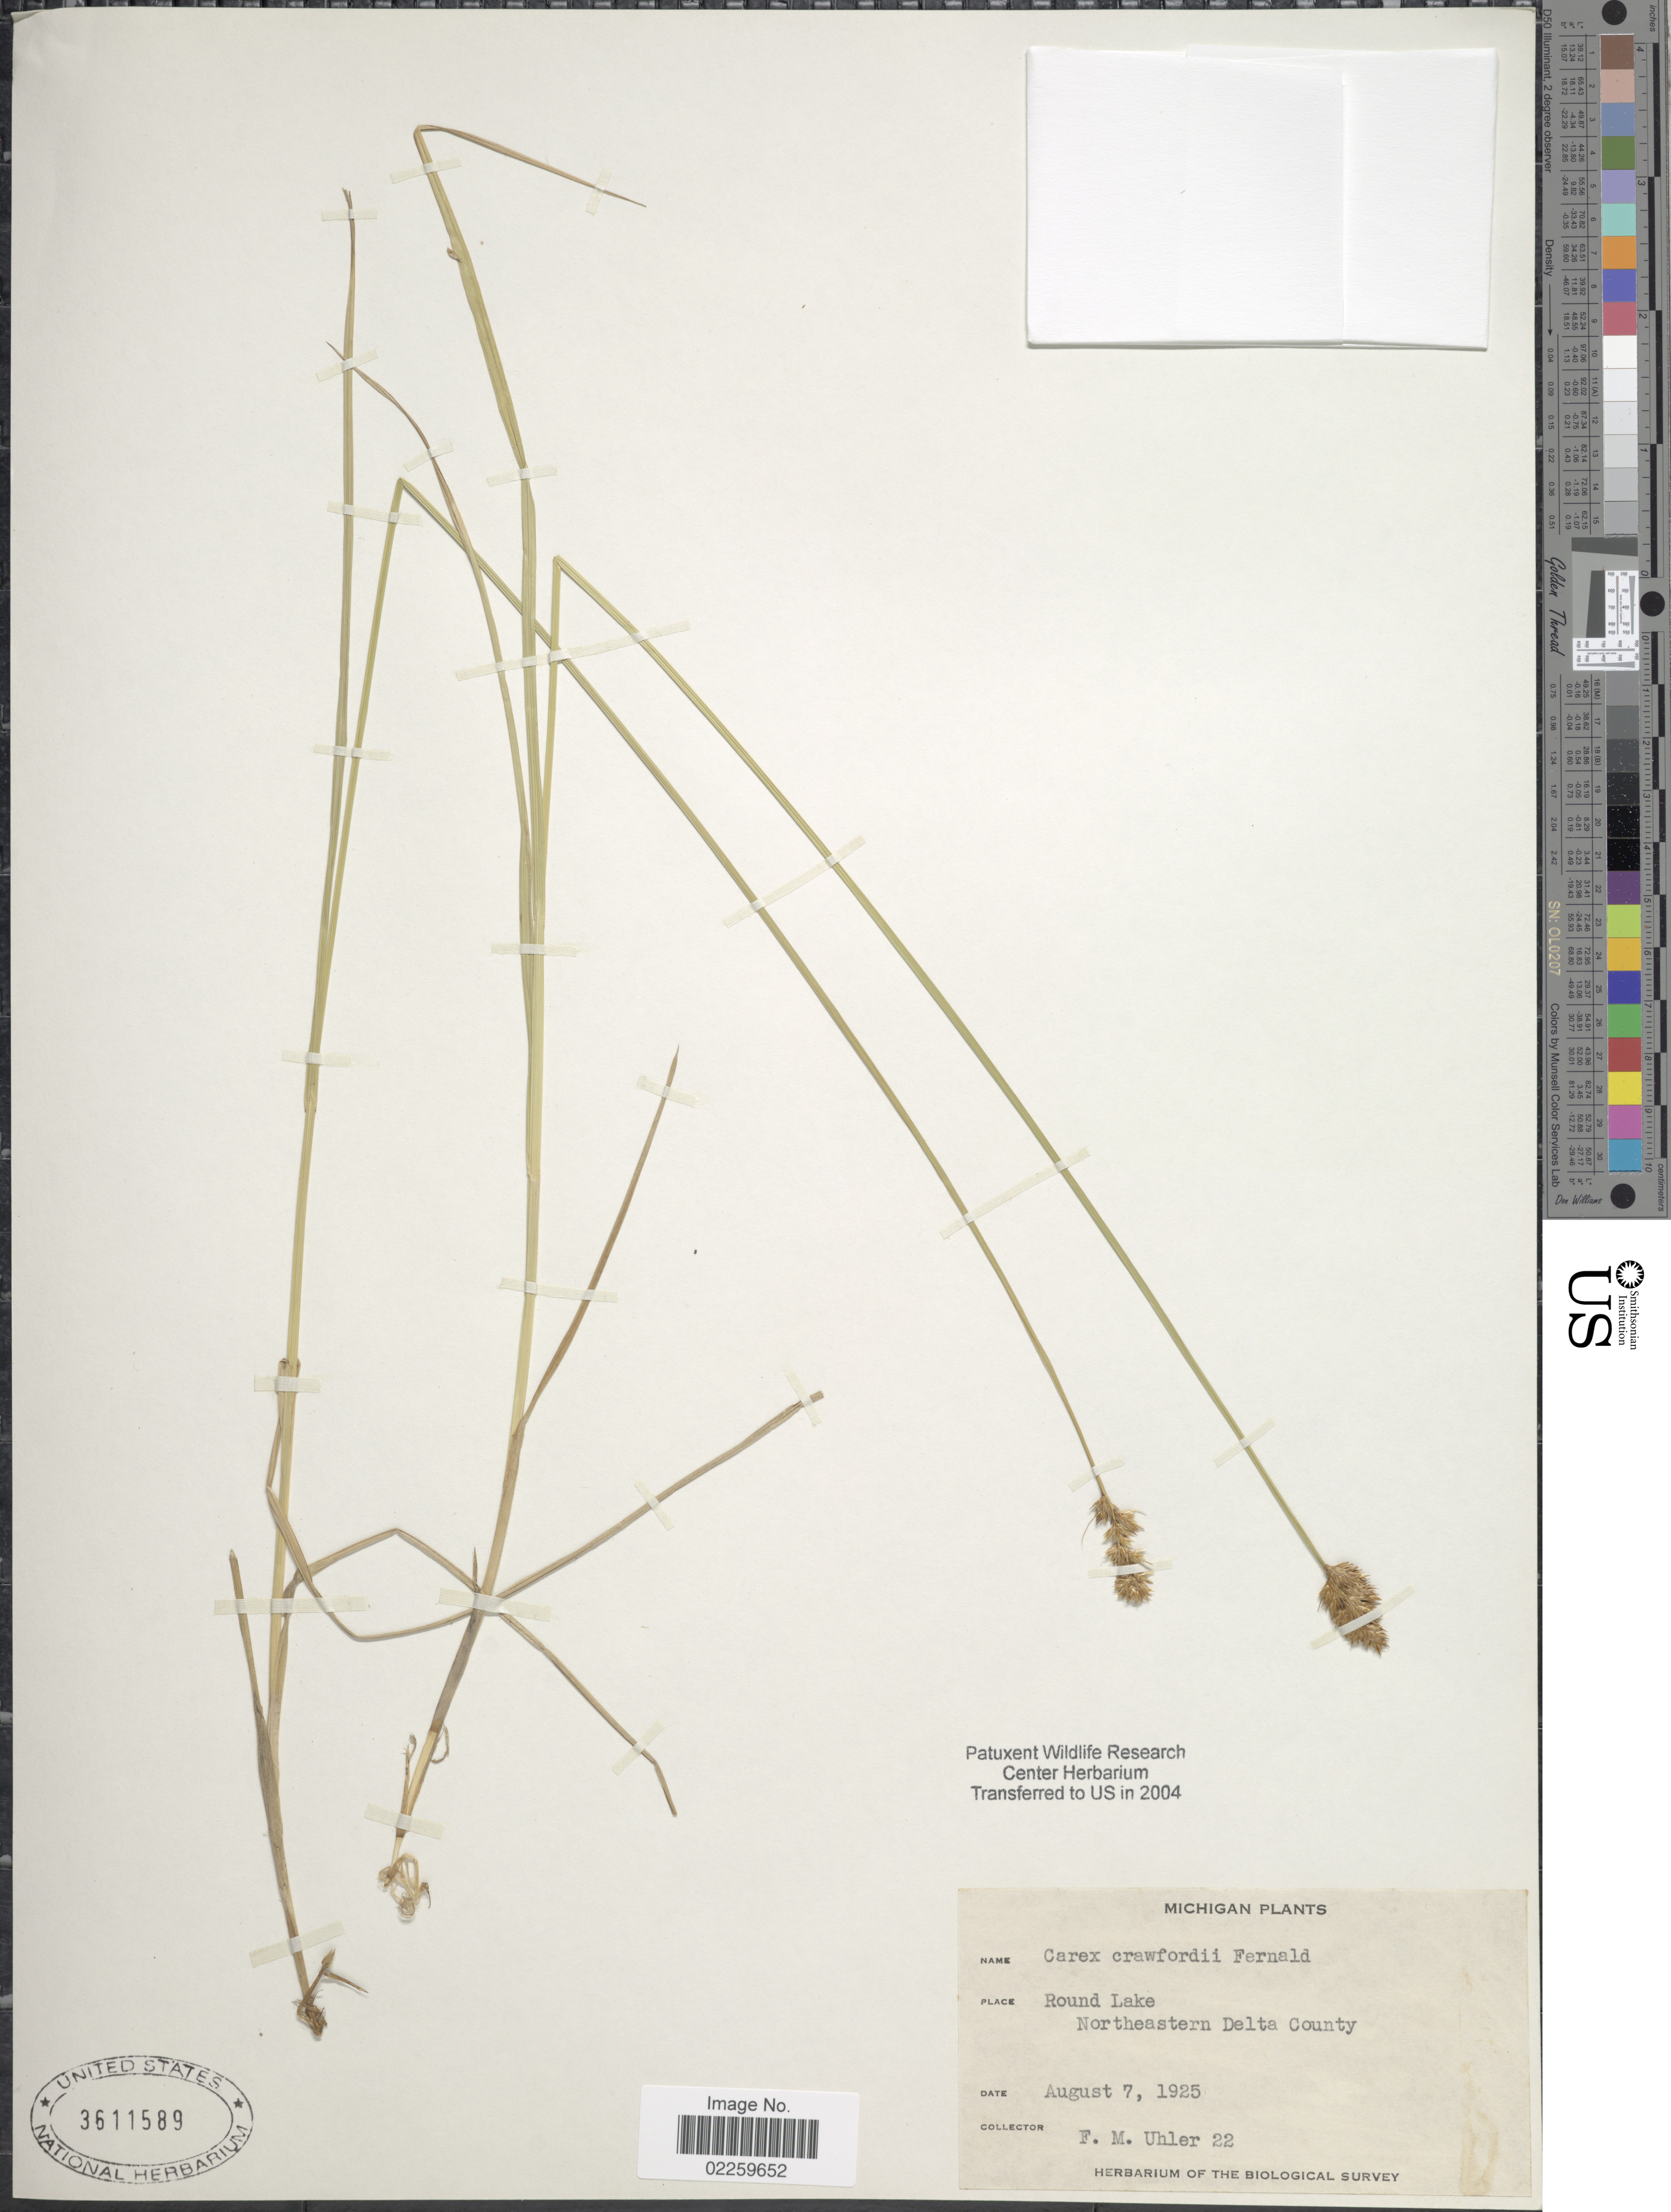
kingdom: Plantae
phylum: Tracheophyta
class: Liliopsida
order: Poales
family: Cyperaceae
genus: Carex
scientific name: Carex crawfordii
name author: Fernald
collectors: F. M. Uhler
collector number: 22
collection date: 1925-08-07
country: United States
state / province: Michigan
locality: Round Lake, Northeastern Delta County.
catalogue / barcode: US 3611589